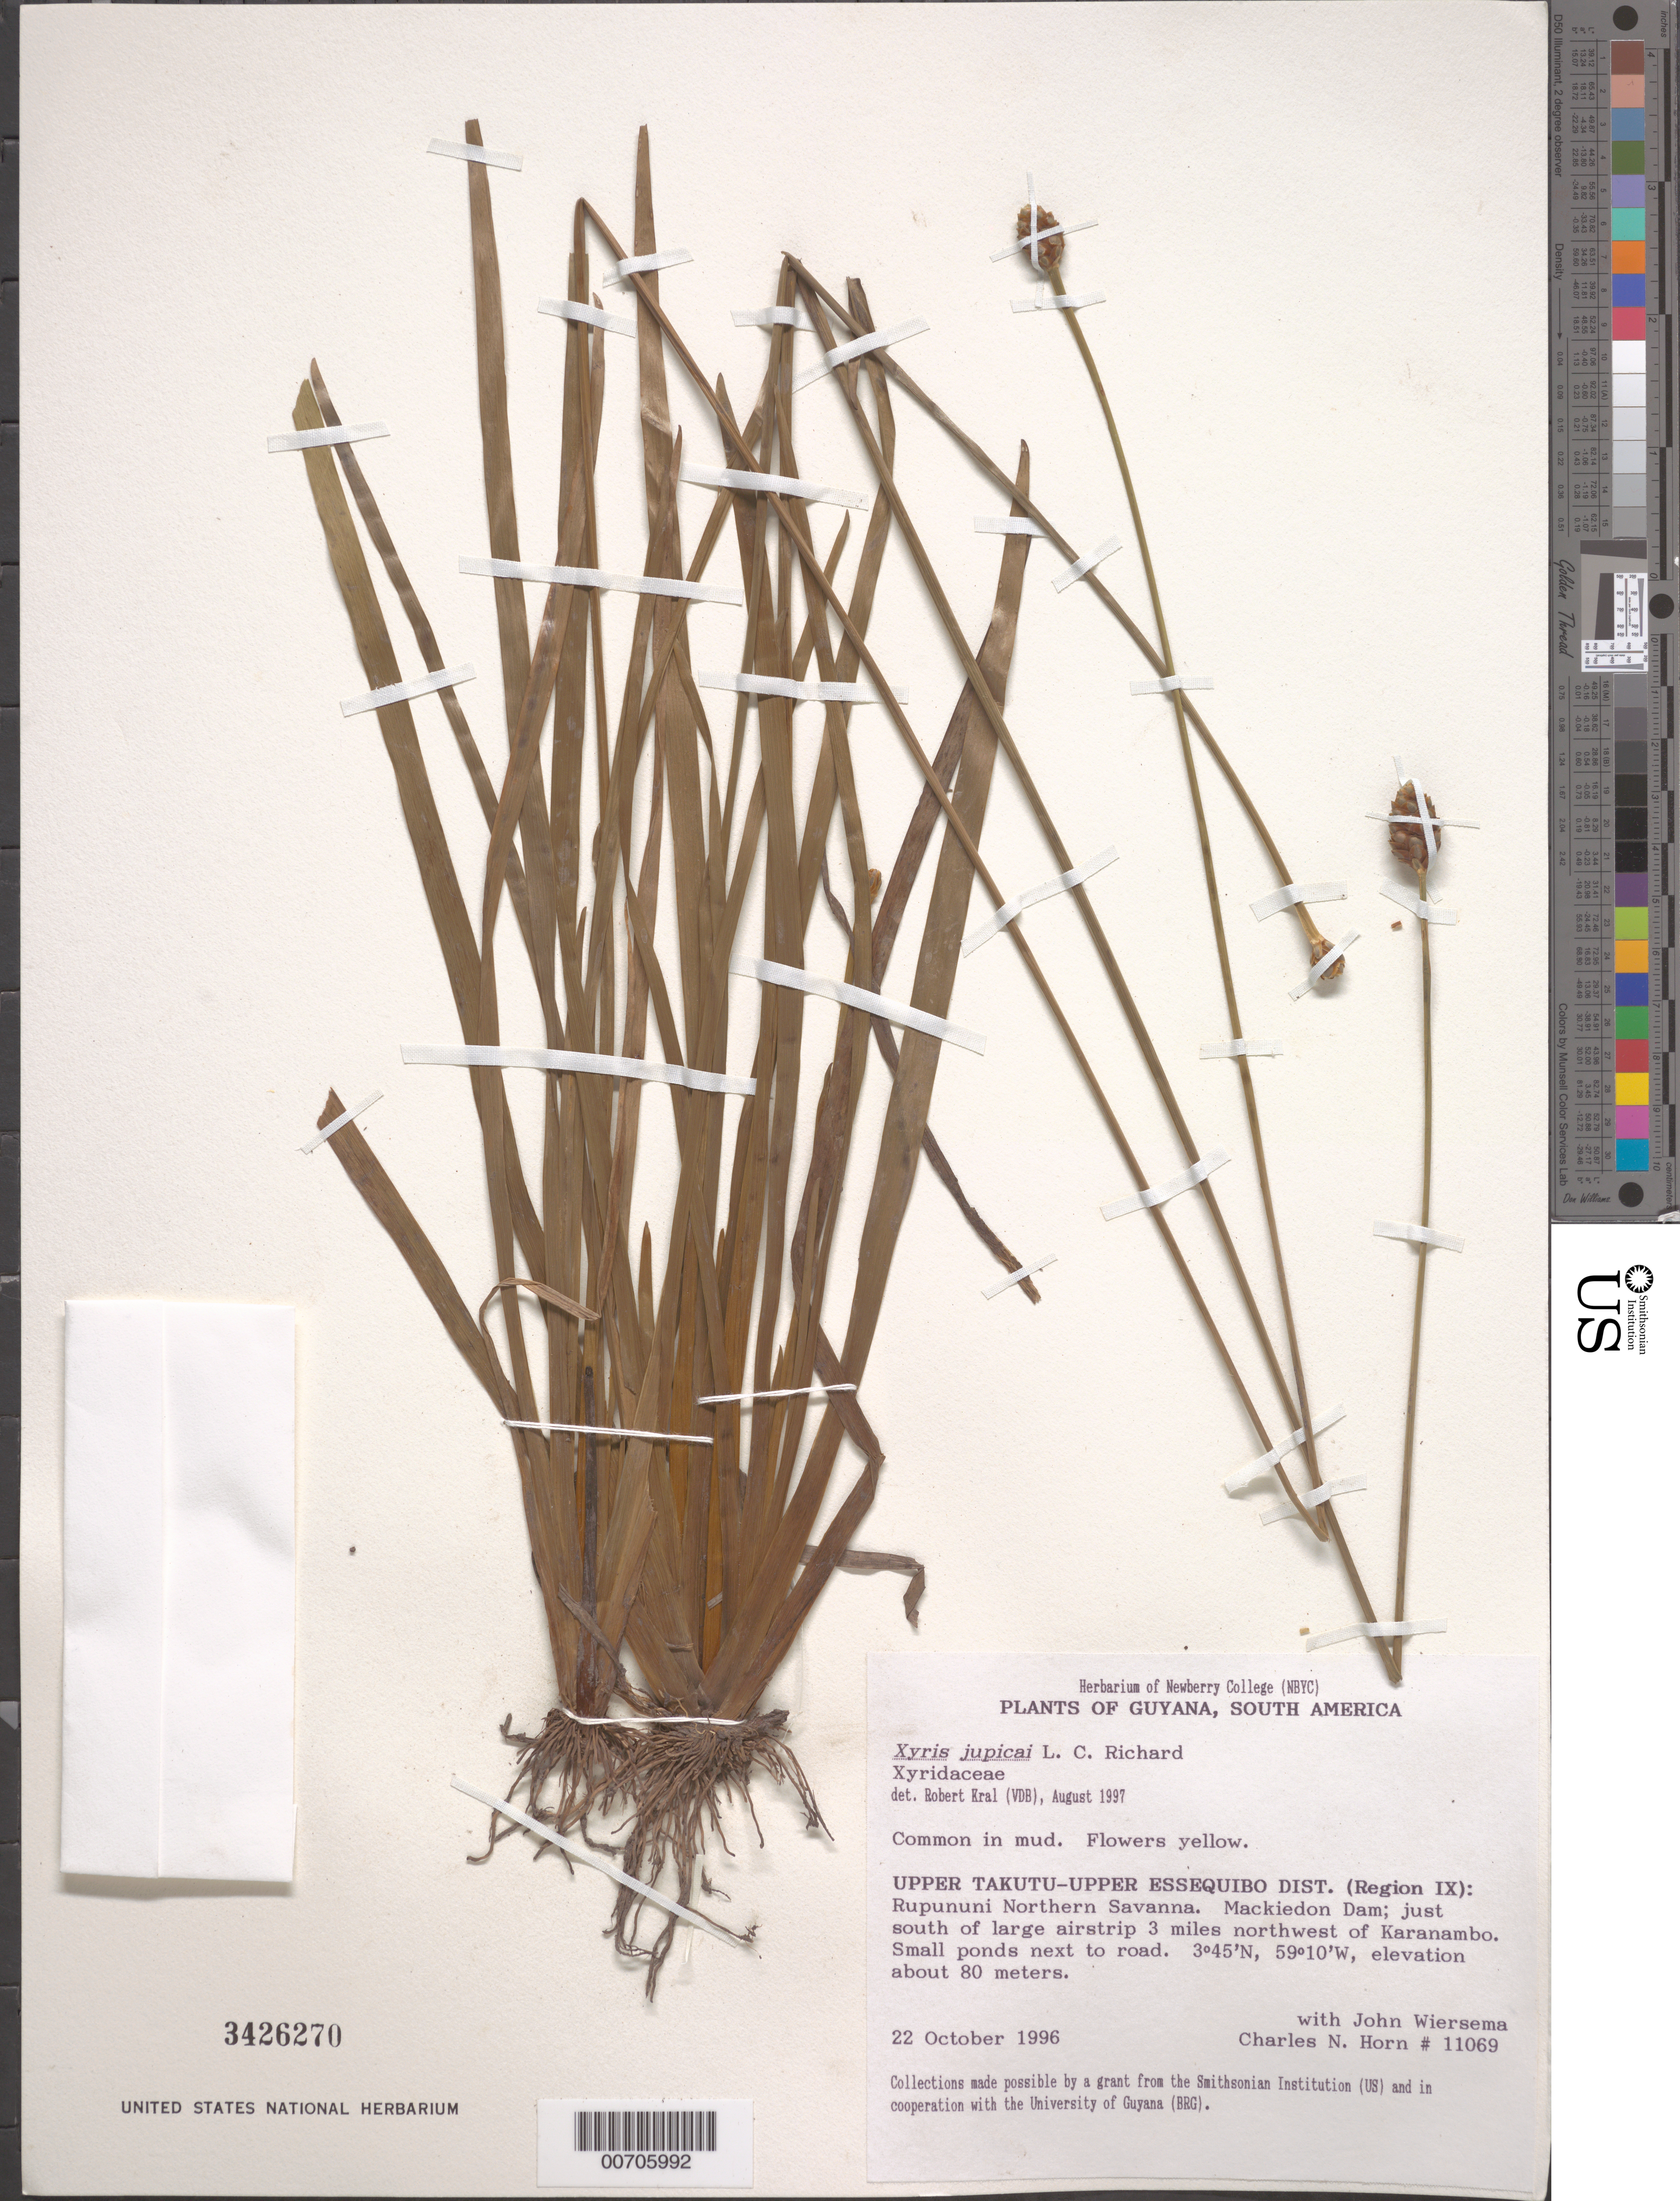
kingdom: Plantae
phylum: Tracheophyta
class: Liliopsida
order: Poales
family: Xyridaceae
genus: Xyris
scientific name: Xyris jupicai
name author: Rich.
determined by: Kral, Robert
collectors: C. N. Horn & J. H. Wiersema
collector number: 11069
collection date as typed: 22-Oct-96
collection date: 1996-10-22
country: Guyana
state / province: U. Takutu-U. Essequibo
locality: Rupununi Northern Savanna, Mackiedon Dam, just South of large airstrip, 3 mi. NW of Karanambo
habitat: In mud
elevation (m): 80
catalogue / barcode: US 3426270